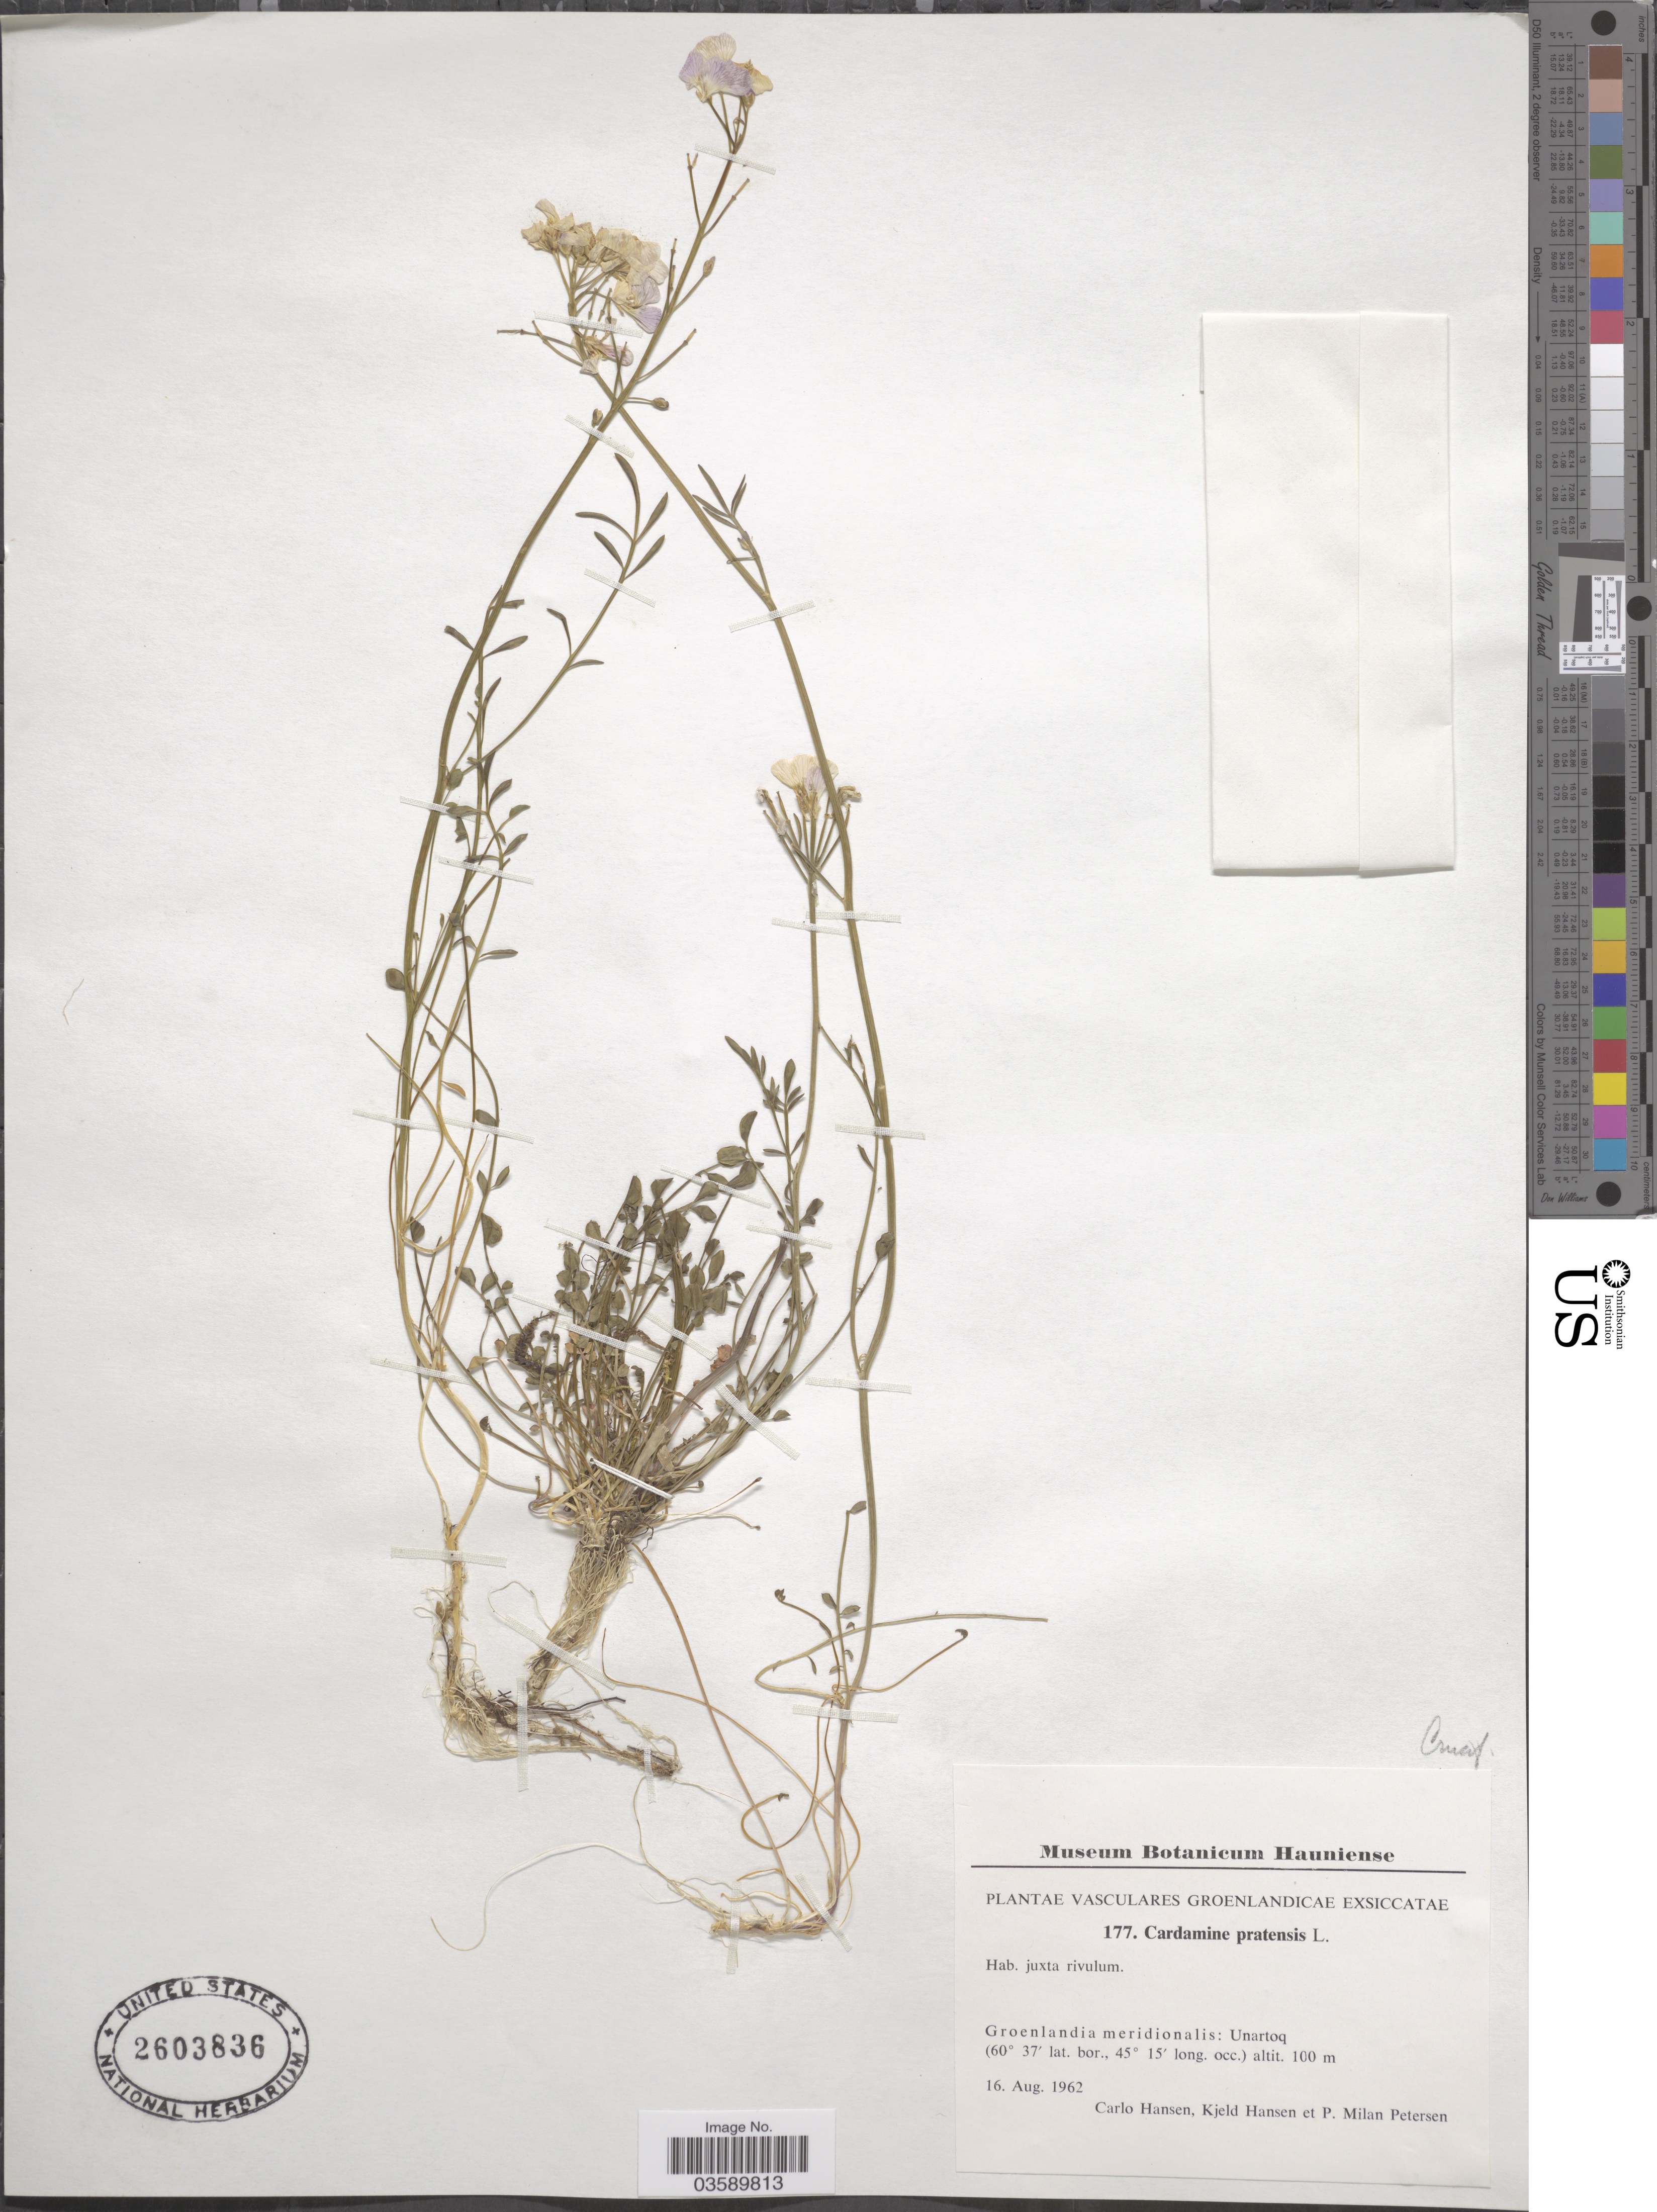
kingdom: Plantae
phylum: Tracheophyta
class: Magnoliopsida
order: Brassicales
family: Brassicaceae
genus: Cardamine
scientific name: Cardamine pratensis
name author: L.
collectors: C. Hansen, K. Hansen & P. Petersen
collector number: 177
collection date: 1962-08-16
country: Greenland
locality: Groenlandicae. Groenlandia meridionalis: Unartoq.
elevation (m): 100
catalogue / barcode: US 2603836